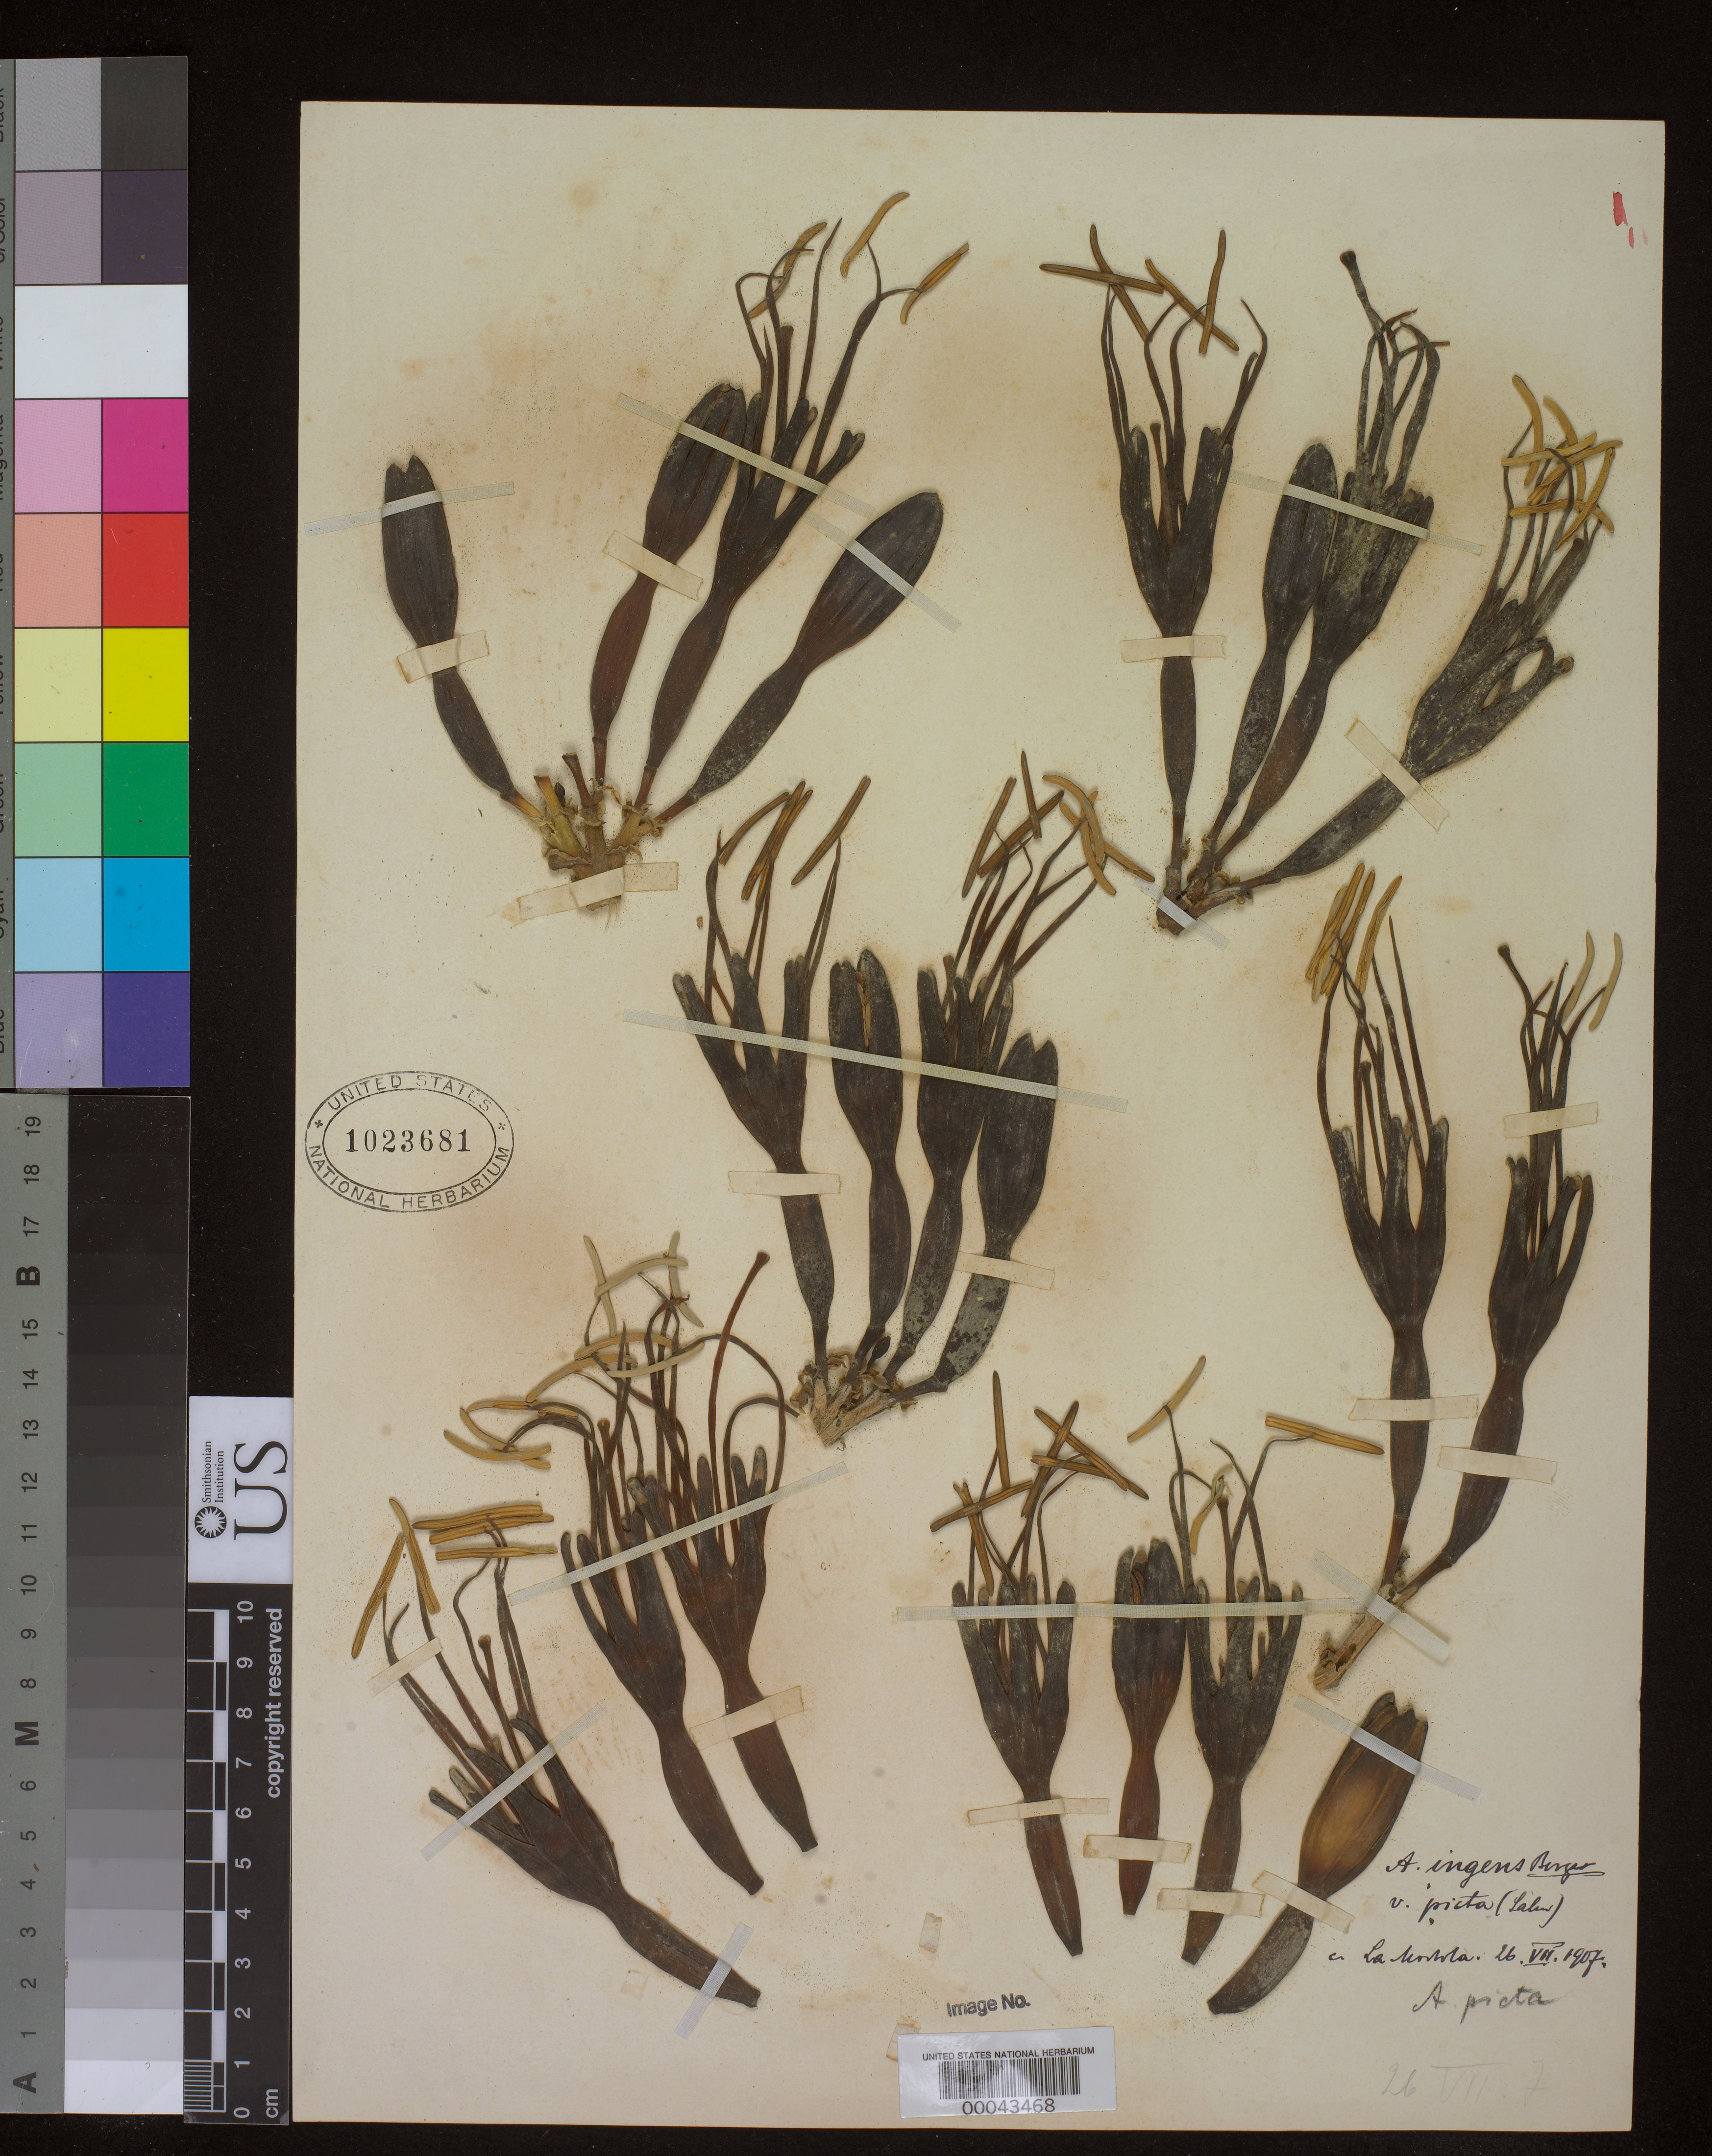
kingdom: Plantae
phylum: Tracheophyta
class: Liliopsida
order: Asparagales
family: Asparagaceae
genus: Agave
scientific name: Agave americana var. picta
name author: (Salm-Dyck) A. Terracc.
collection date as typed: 26 Jul 1907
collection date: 1907-07-26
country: Mexico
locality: E of Monserrat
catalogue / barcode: US 1023681